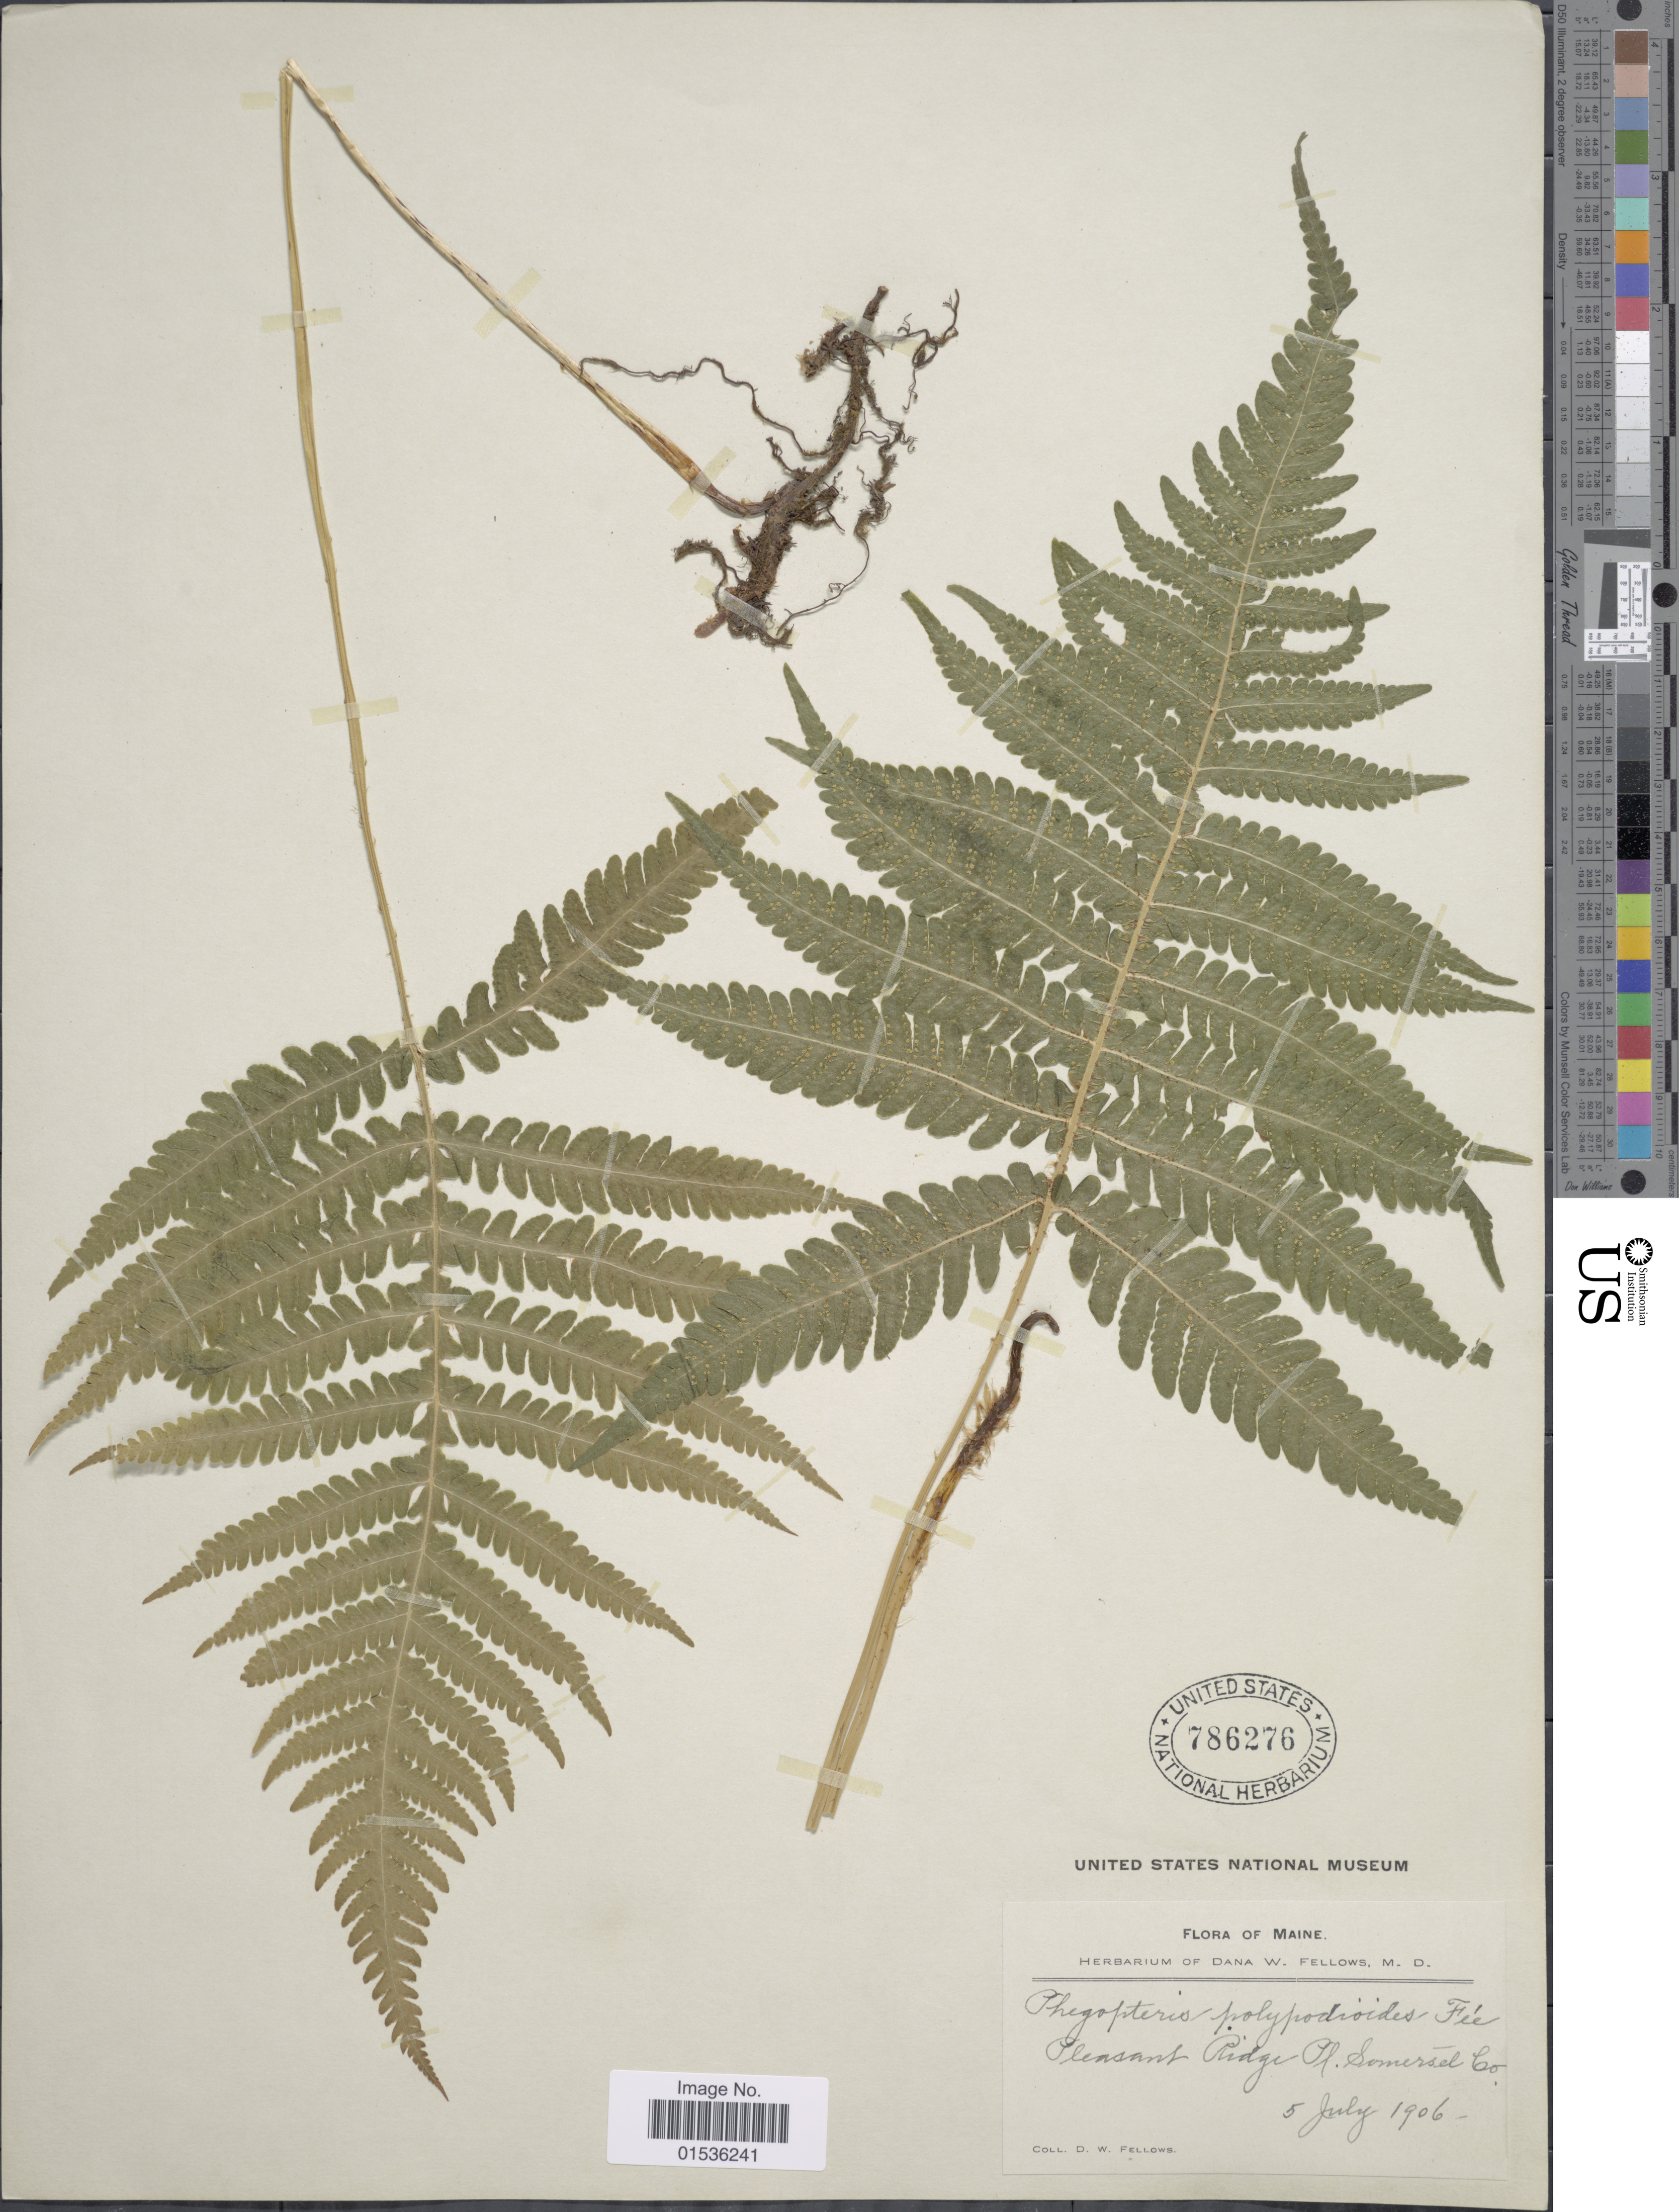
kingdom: Plantae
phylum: Tracheophyta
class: Polypodiopsida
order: Polypodiales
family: Thelypteridaceae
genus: Phegopteris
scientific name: Phegopteris connectilis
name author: (Michx.) Watt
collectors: D. W. Fellows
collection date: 1906-07-05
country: United States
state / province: Maine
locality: Pleasant Ridge Pl. Somerset Co.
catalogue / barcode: US 786276